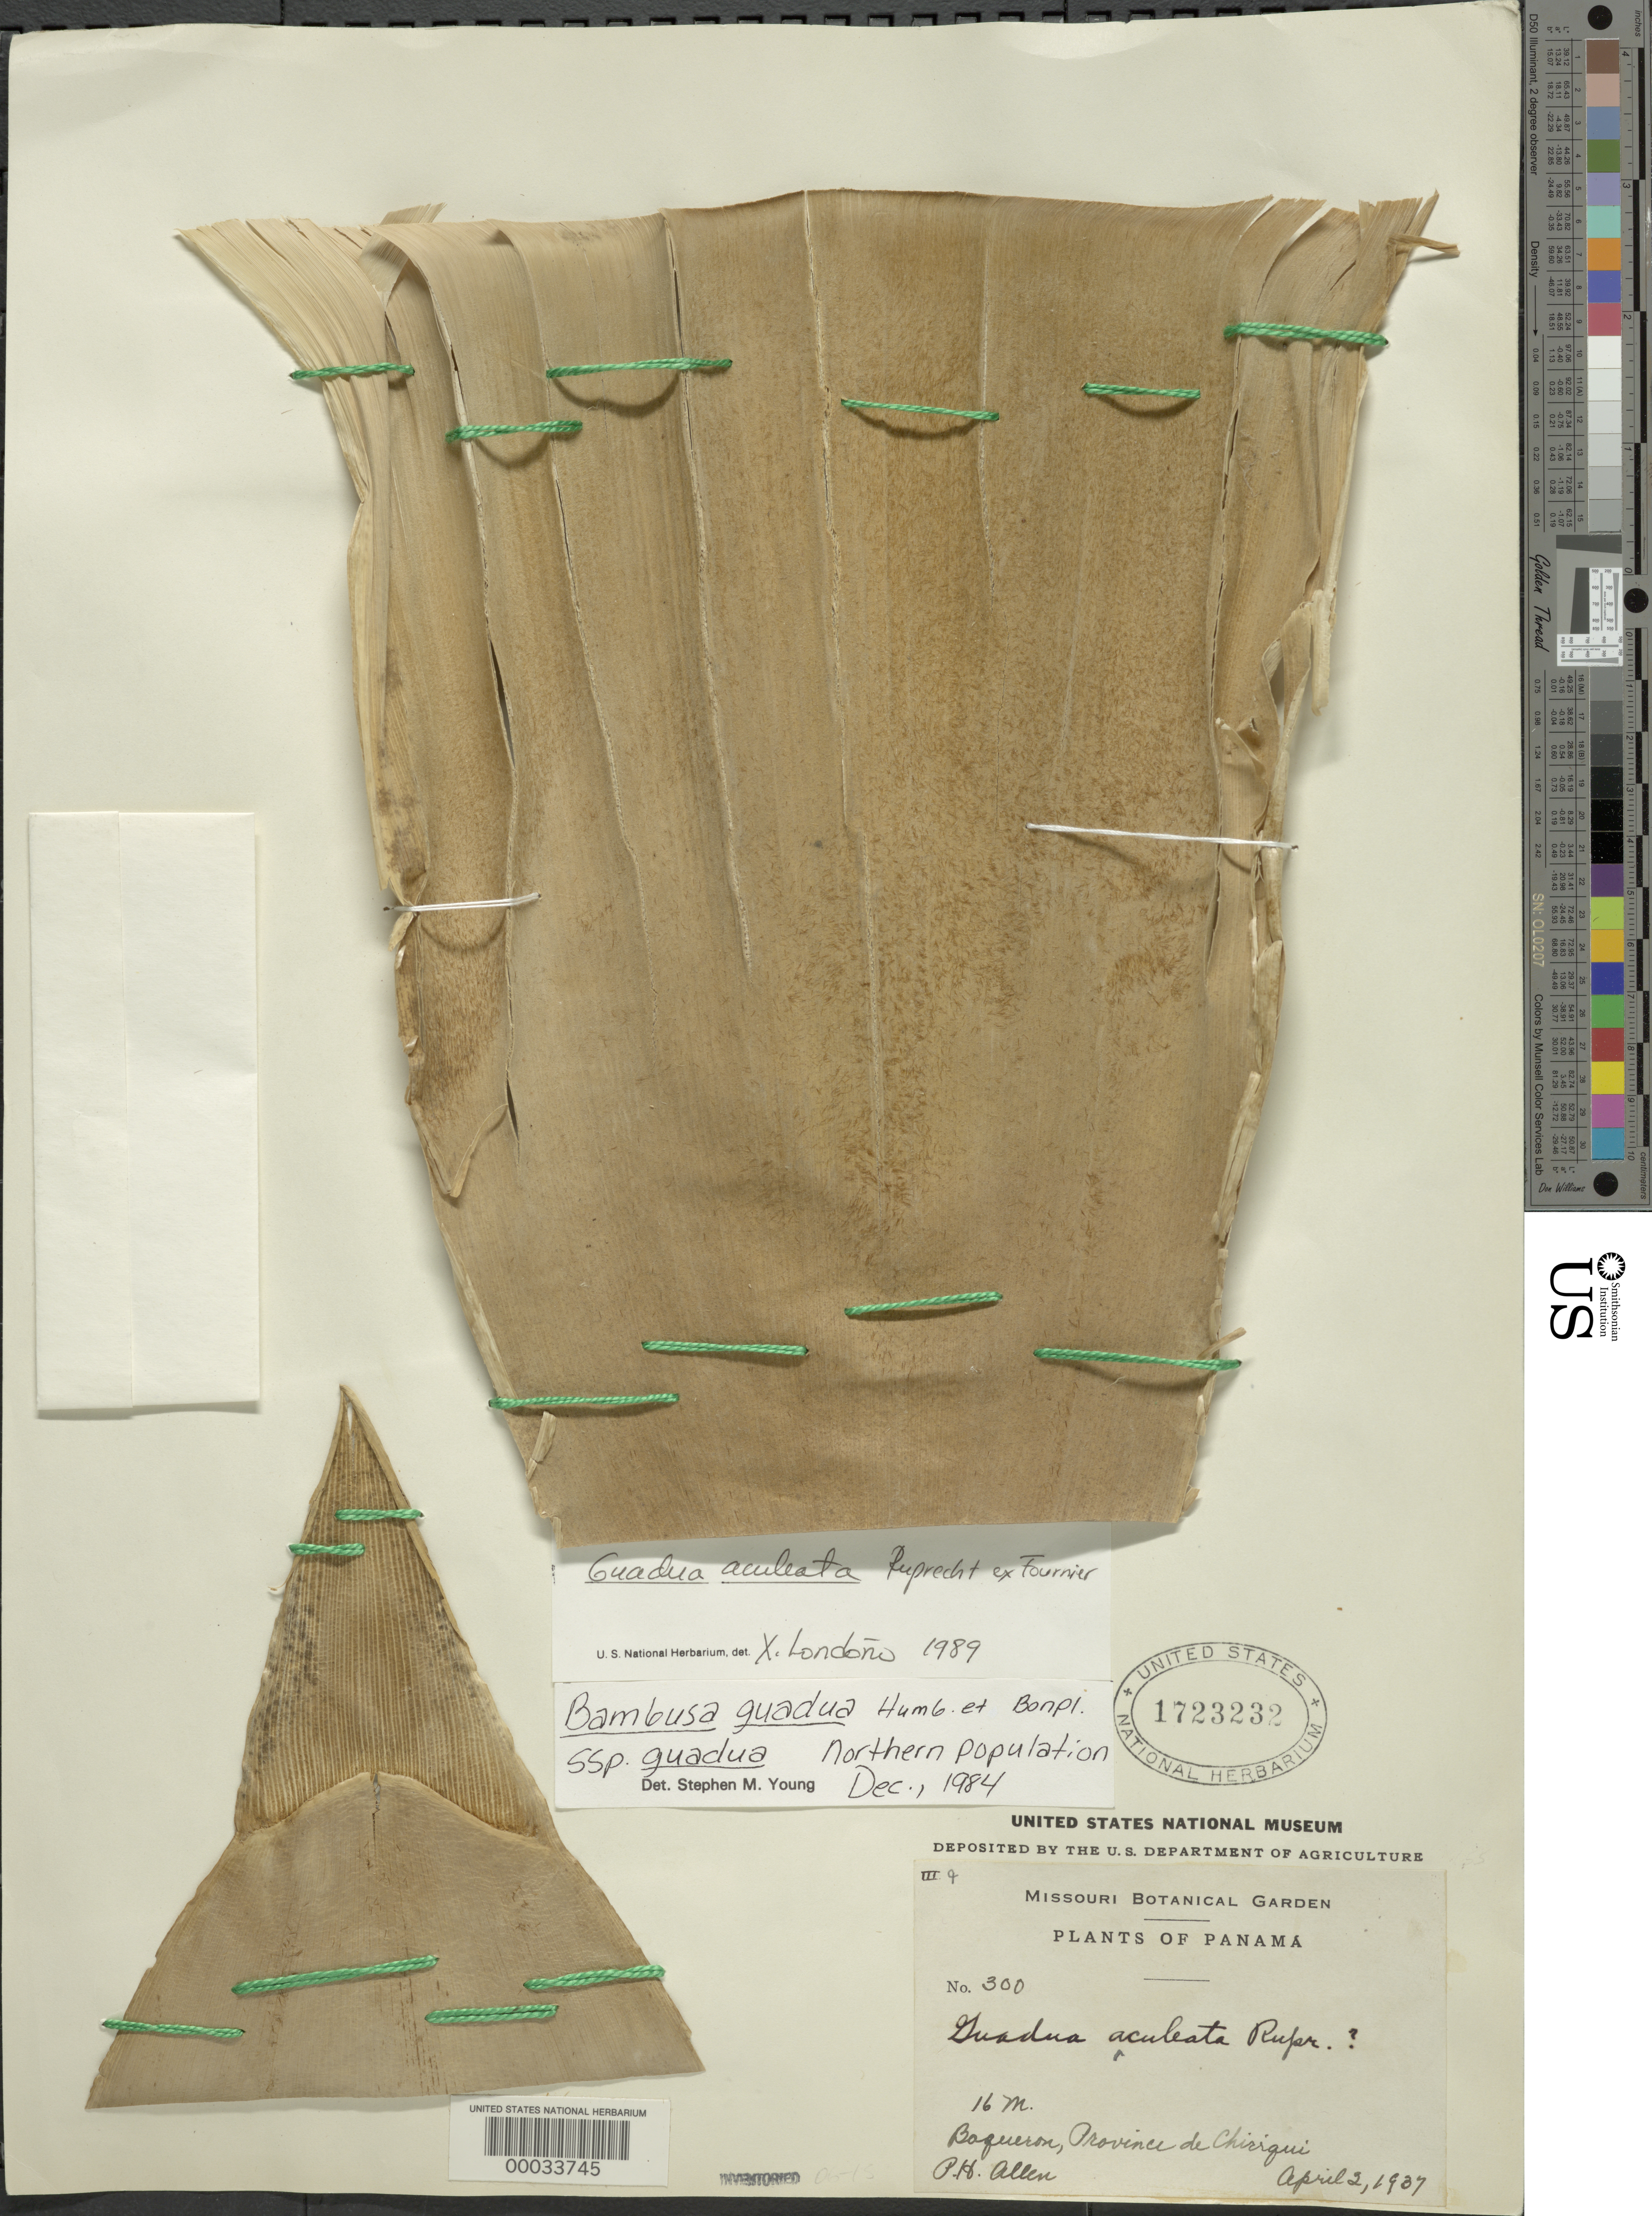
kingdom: Plantae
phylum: Tracheophyta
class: Liliopsida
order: Poales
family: Poaceae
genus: Guadua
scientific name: Guadua aculeata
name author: Rupr. ex E. Fourn.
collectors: P. H. Allen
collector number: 300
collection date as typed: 02 Apr 1937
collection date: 1937-04-02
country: Panama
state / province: Chiriquí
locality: Baqueron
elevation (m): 16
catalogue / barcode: US 1723232